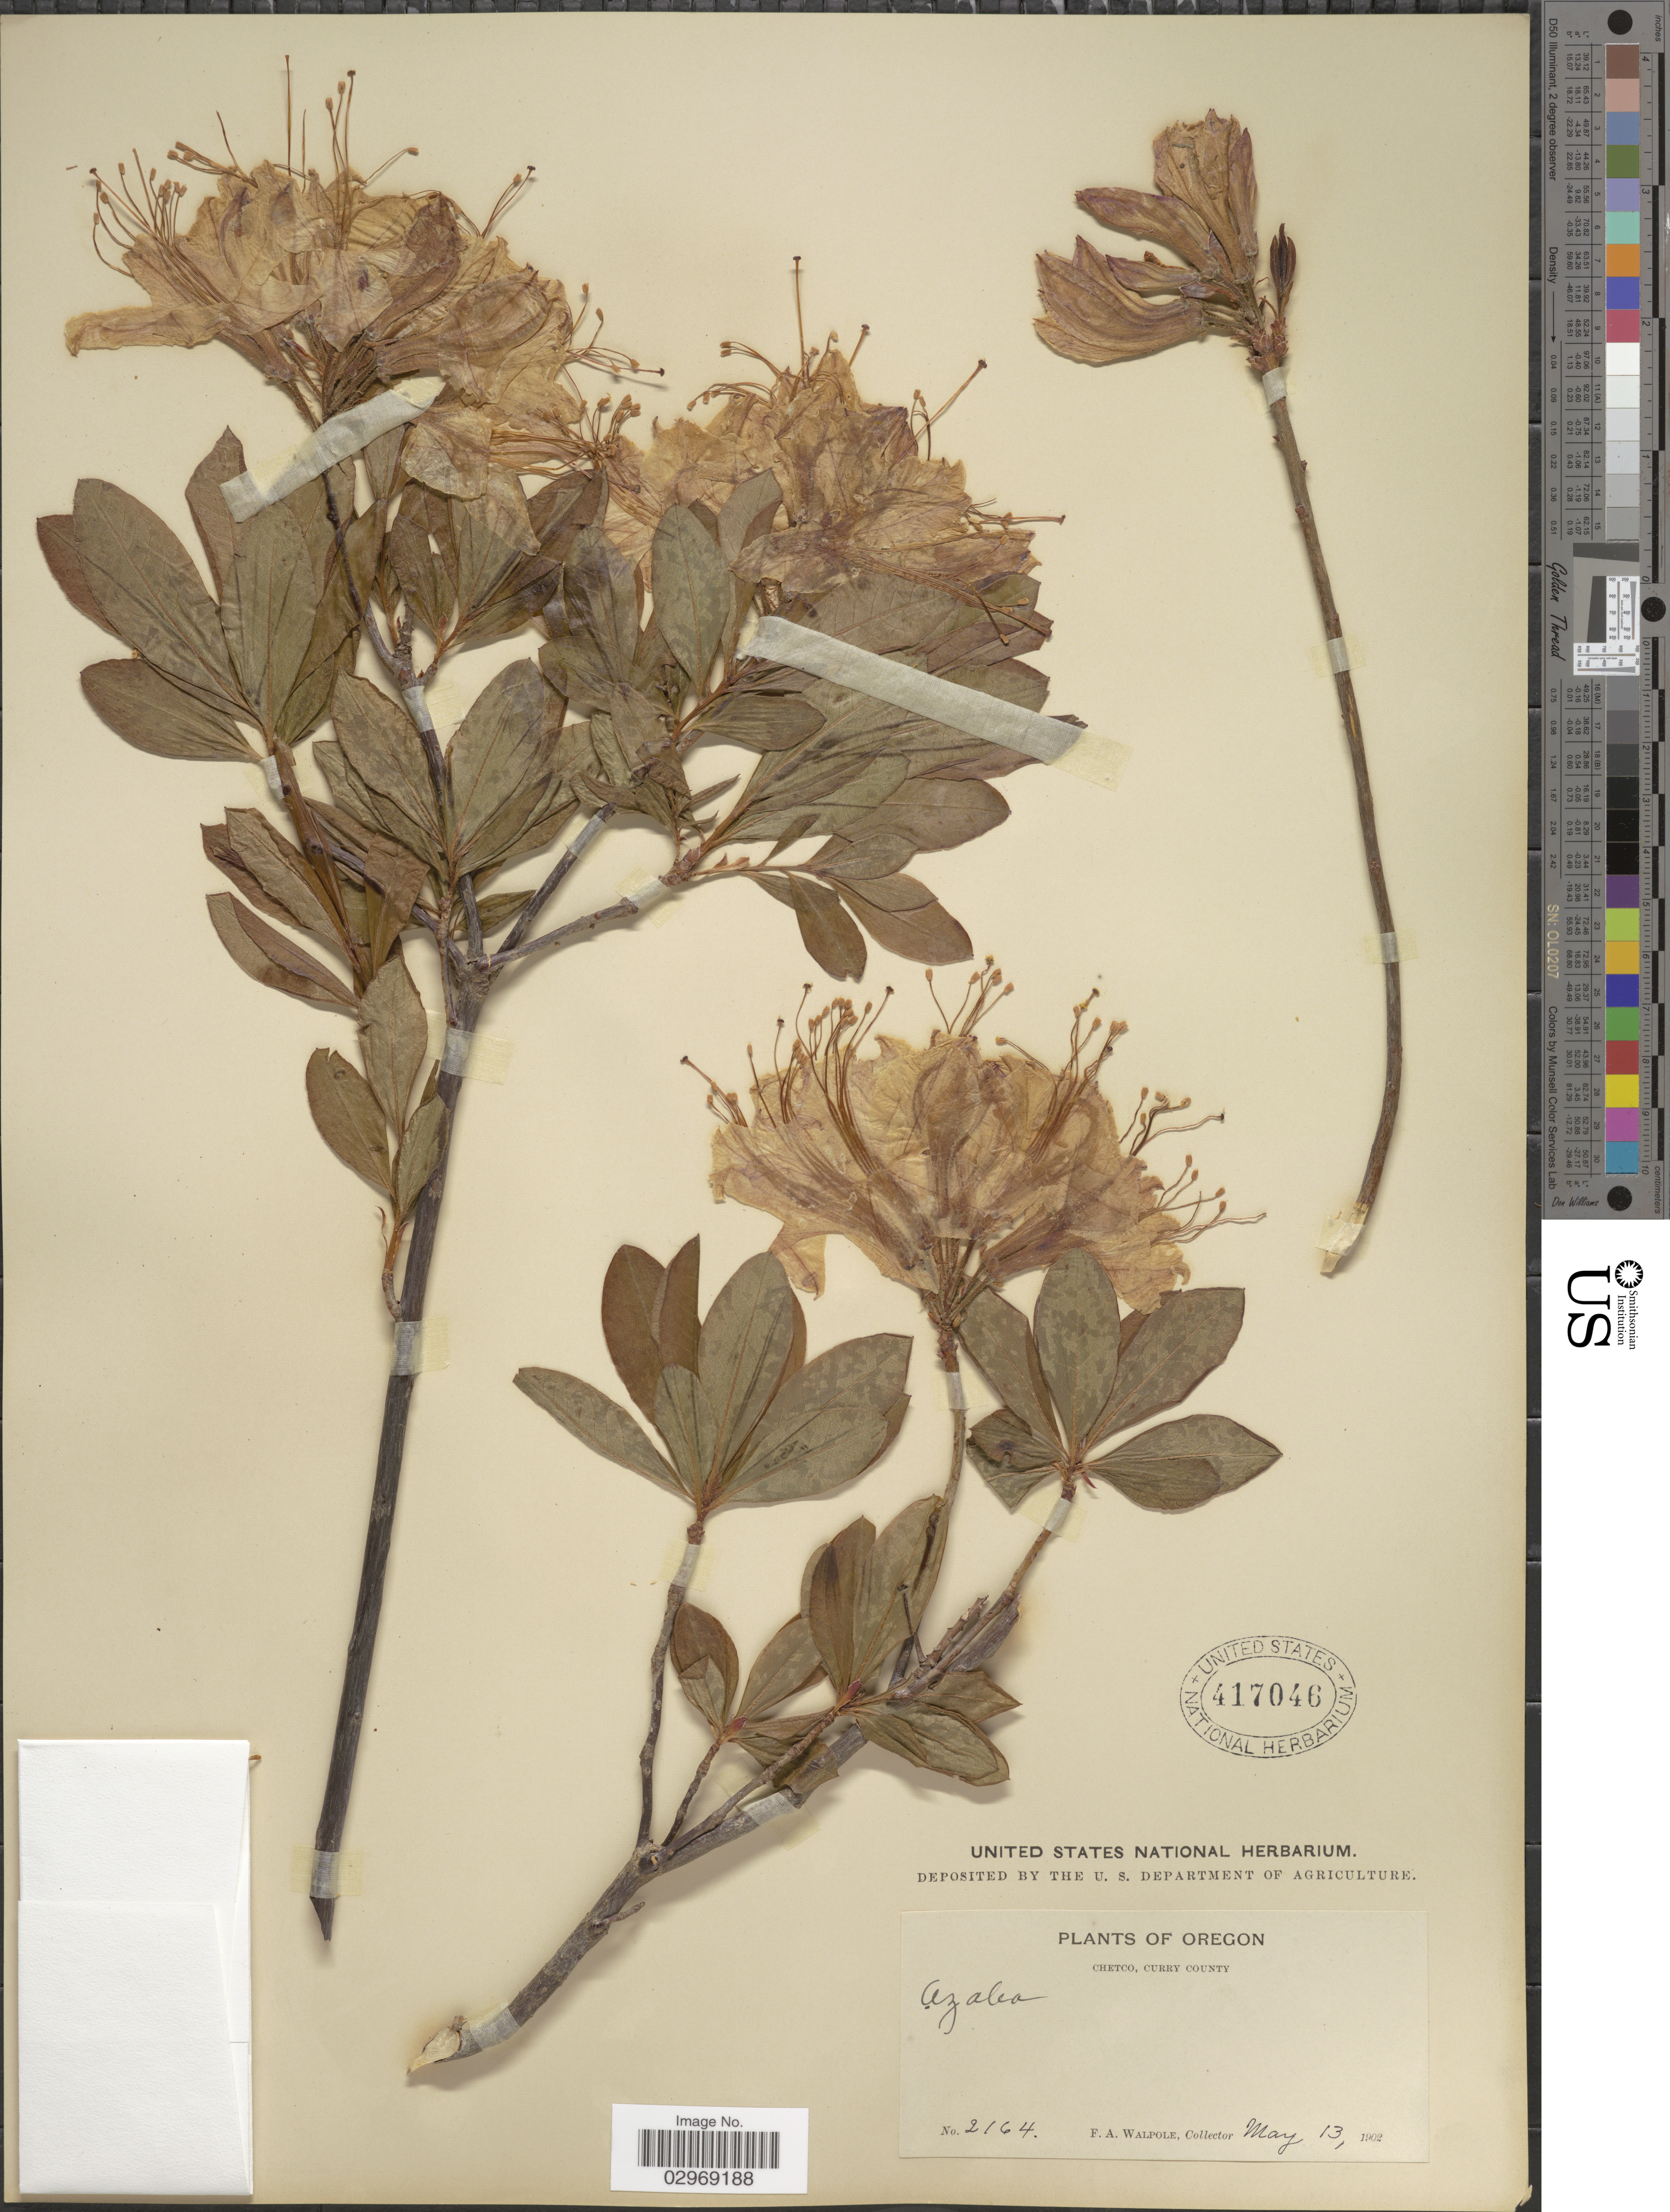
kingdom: Plantae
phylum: Tracheophyta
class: Magnoliopsida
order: Ericales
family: Ericaceae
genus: Rhododendron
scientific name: Rhododendron occidentale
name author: (Torr. & A. Gray) A. Gray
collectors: F. Walpole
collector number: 2164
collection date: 1902-05-13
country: United States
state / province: Oregon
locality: Chetco, Curry County.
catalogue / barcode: US 417046